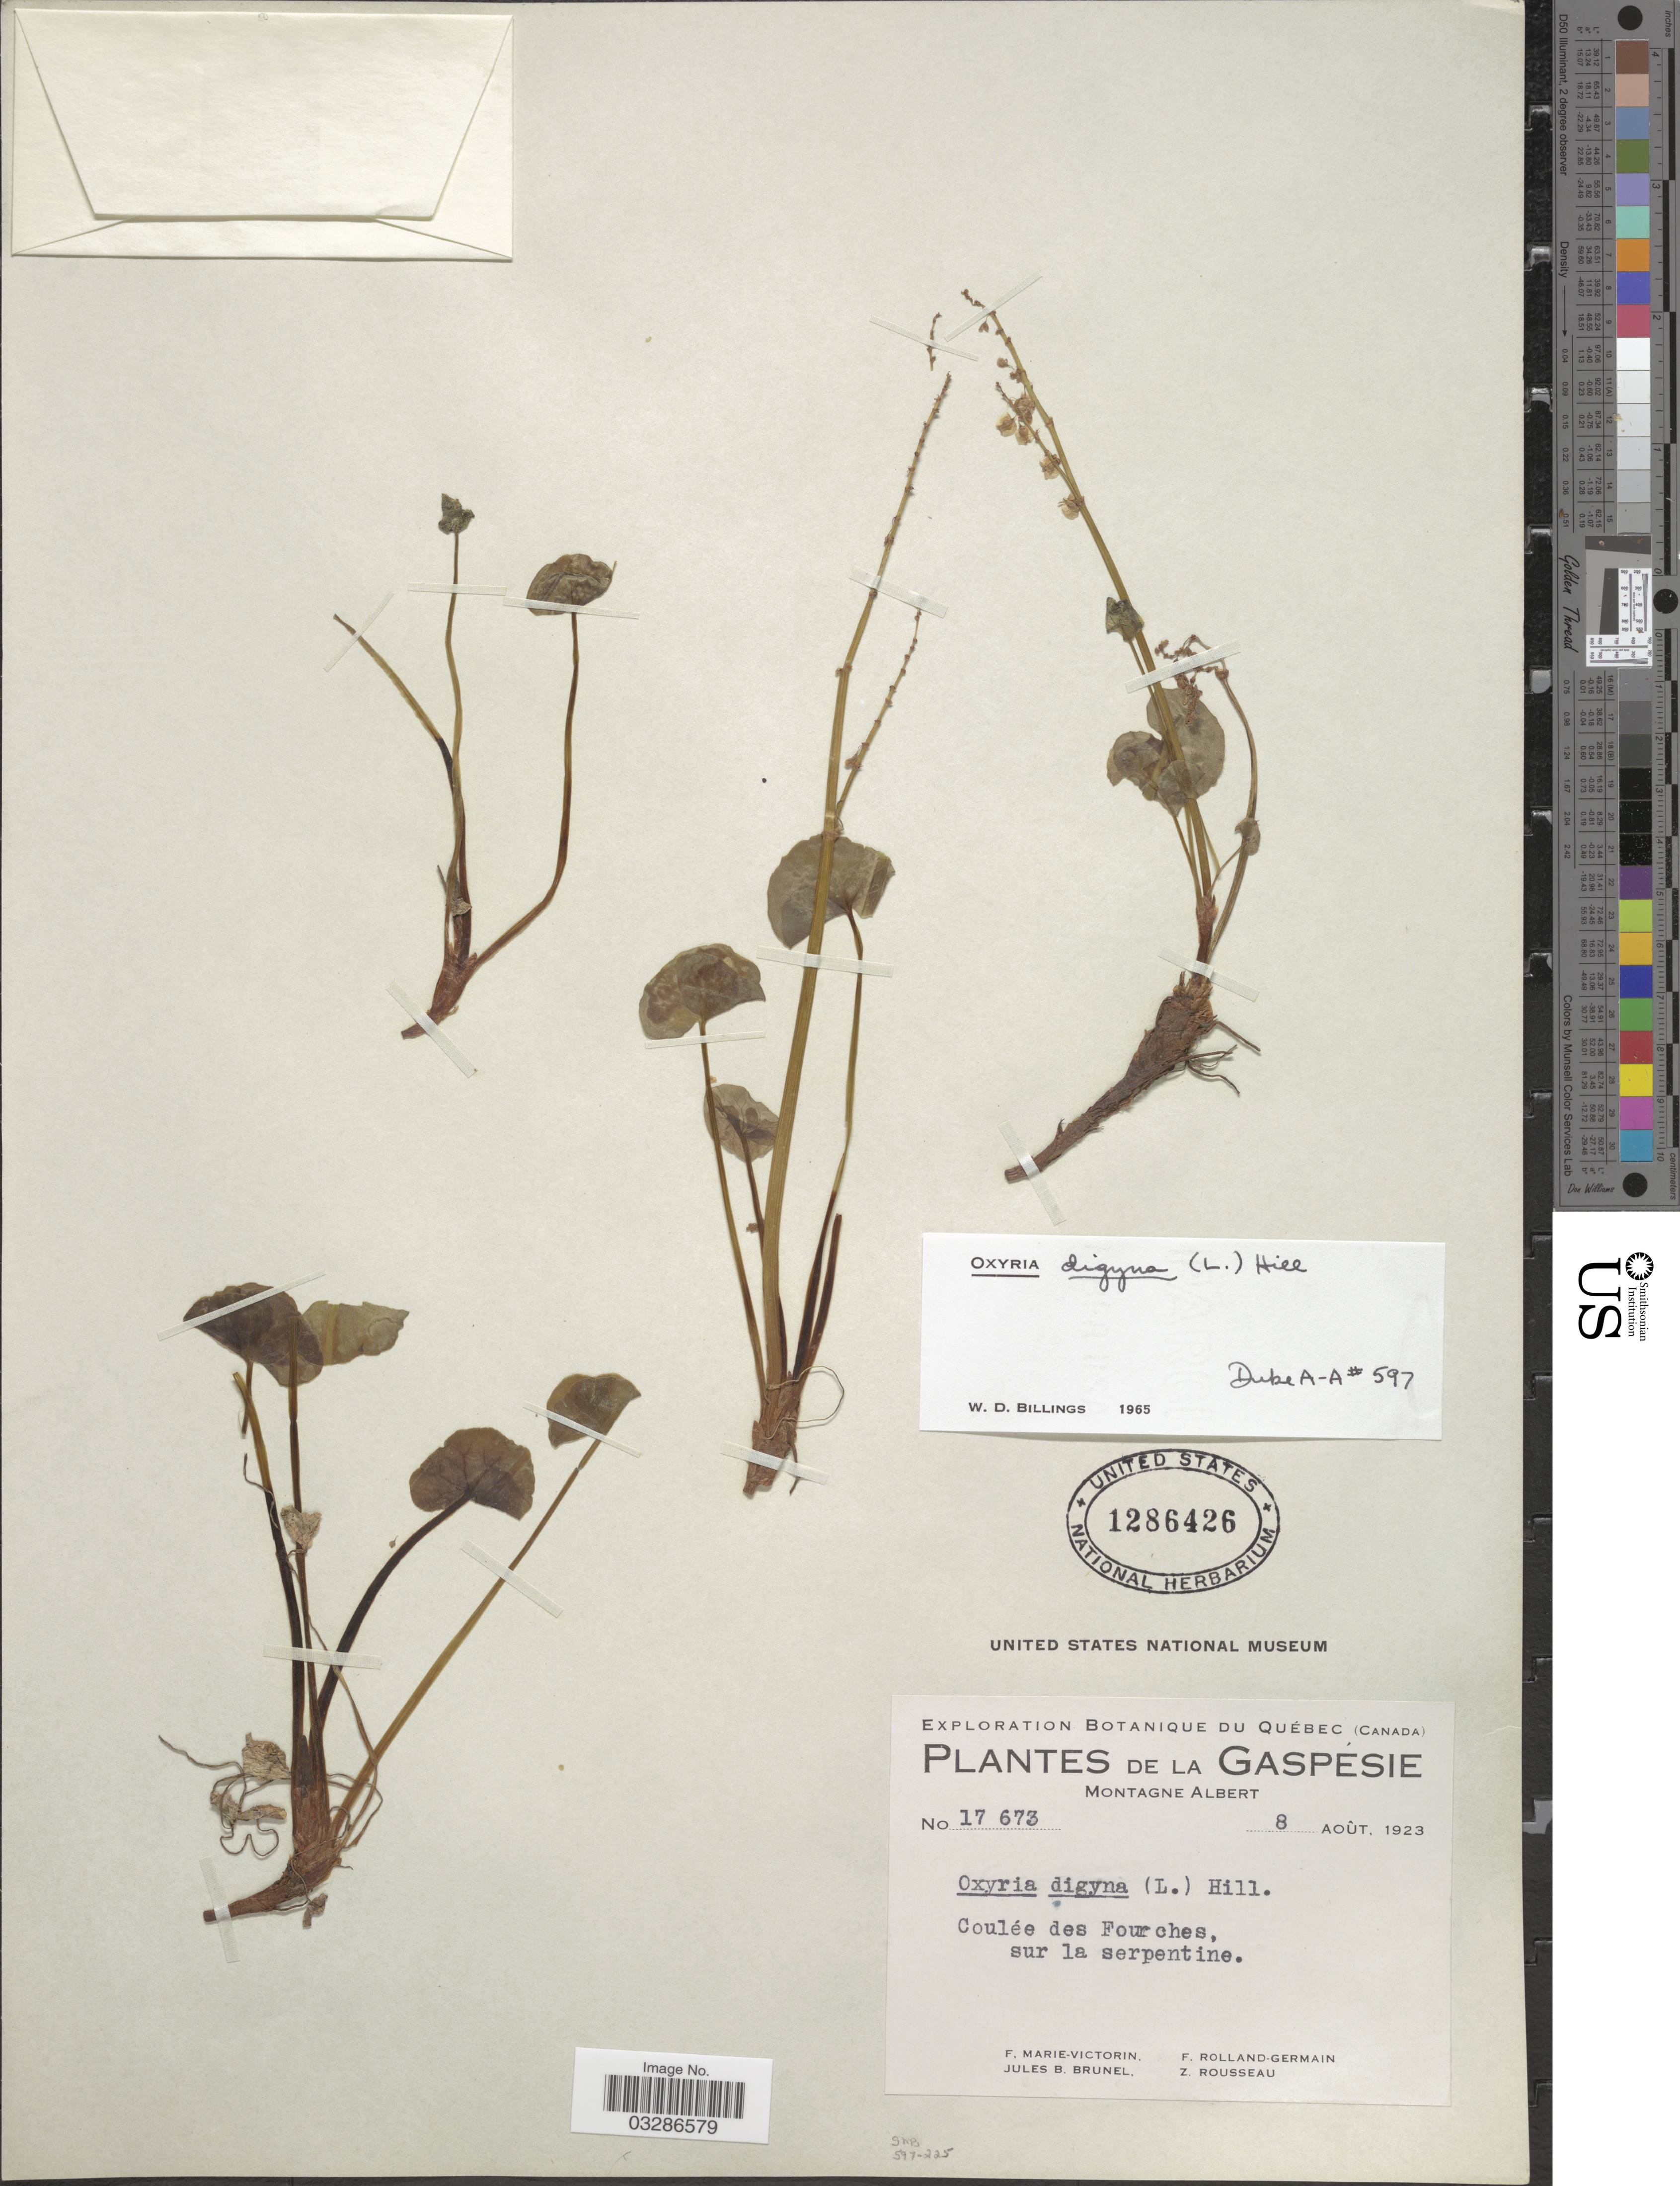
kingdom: Plantae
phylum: Tracheophyta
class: Magnoliopsida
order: Caryophyllales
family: Polygonaceae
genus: Oxyria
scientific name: Oxyria digyna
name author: (L.) Hill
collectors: F. Marie-Victorin, J. Brunel, Rolland-Germain & Z. Rousseau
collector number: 17673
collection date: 1923-08-08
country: Canada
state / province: Quebec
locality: De la Gaspesie, Montagne Albert, Coulée des Fourches, sur la serpentine.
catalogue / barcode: US 1286426